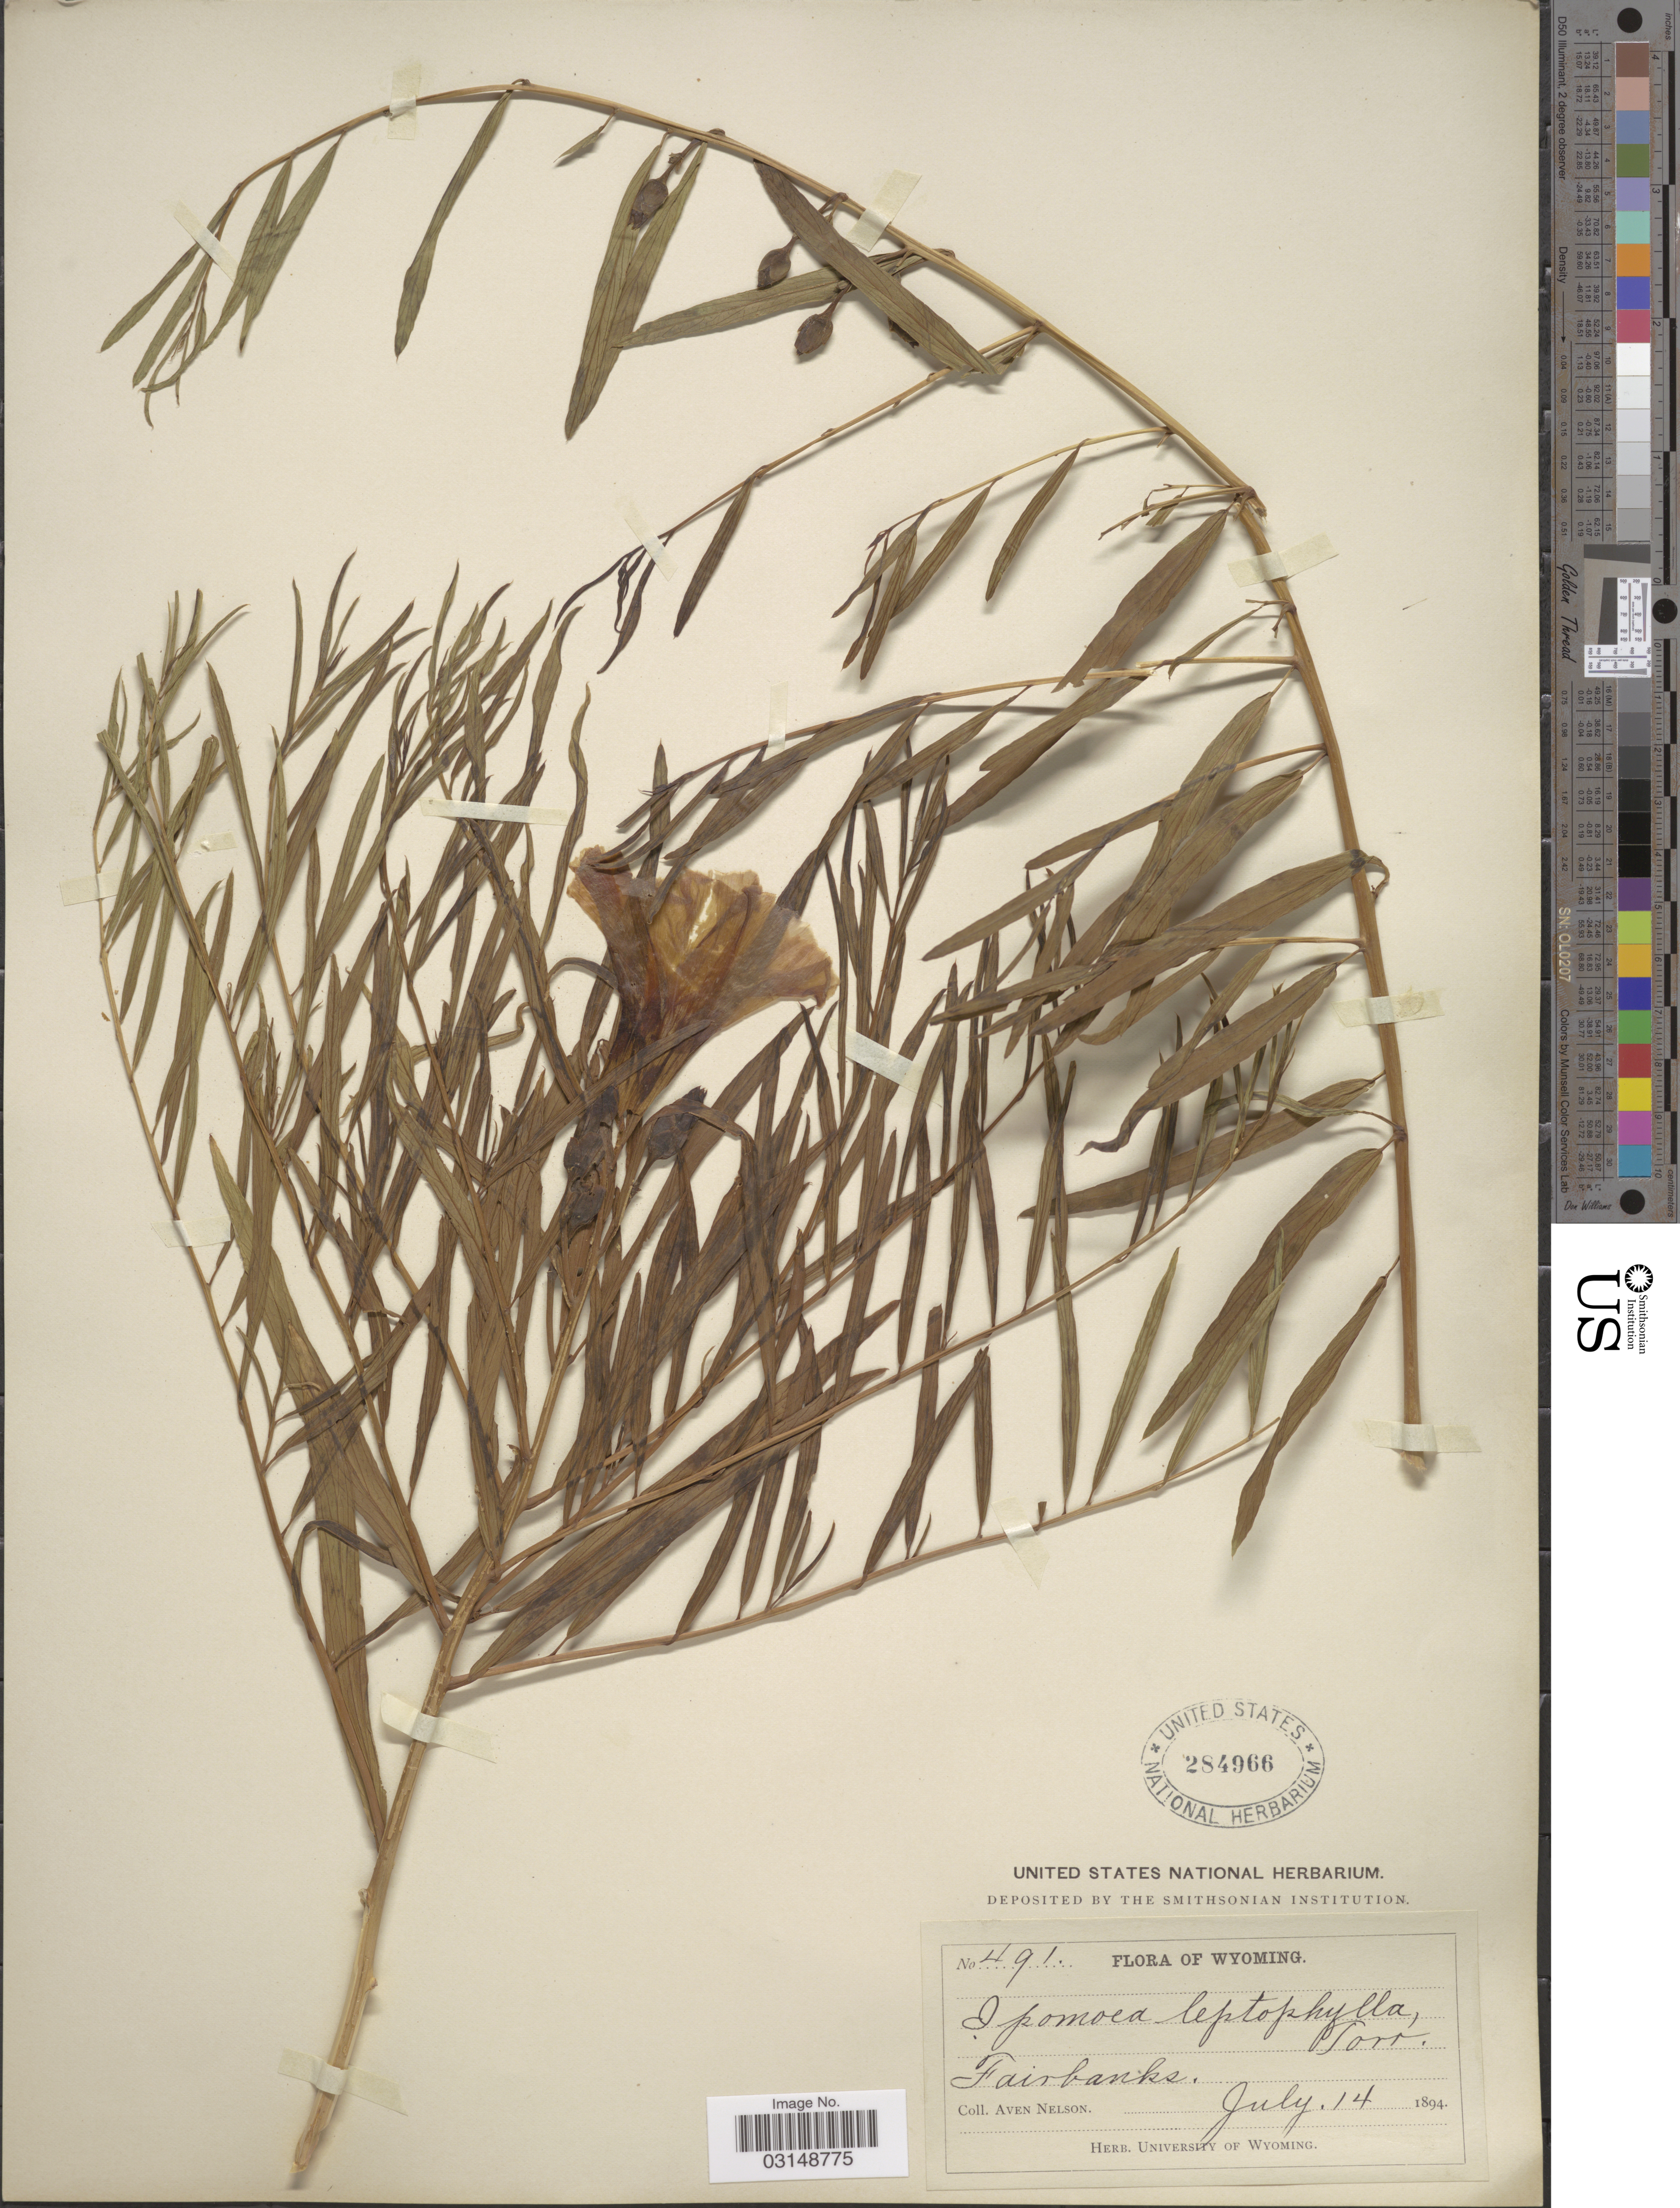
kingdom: Plantae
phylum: Tracheophyta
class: Magnoliopsida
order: Solanales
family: Convolvulaceae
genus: Ipomoea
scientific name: Ipomoea leptophylla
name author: Torr.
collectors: A. Nelson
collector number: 491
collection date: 1894-07-14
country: United States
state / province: Wyoming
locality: Fairbanks.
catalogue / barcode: US 284966